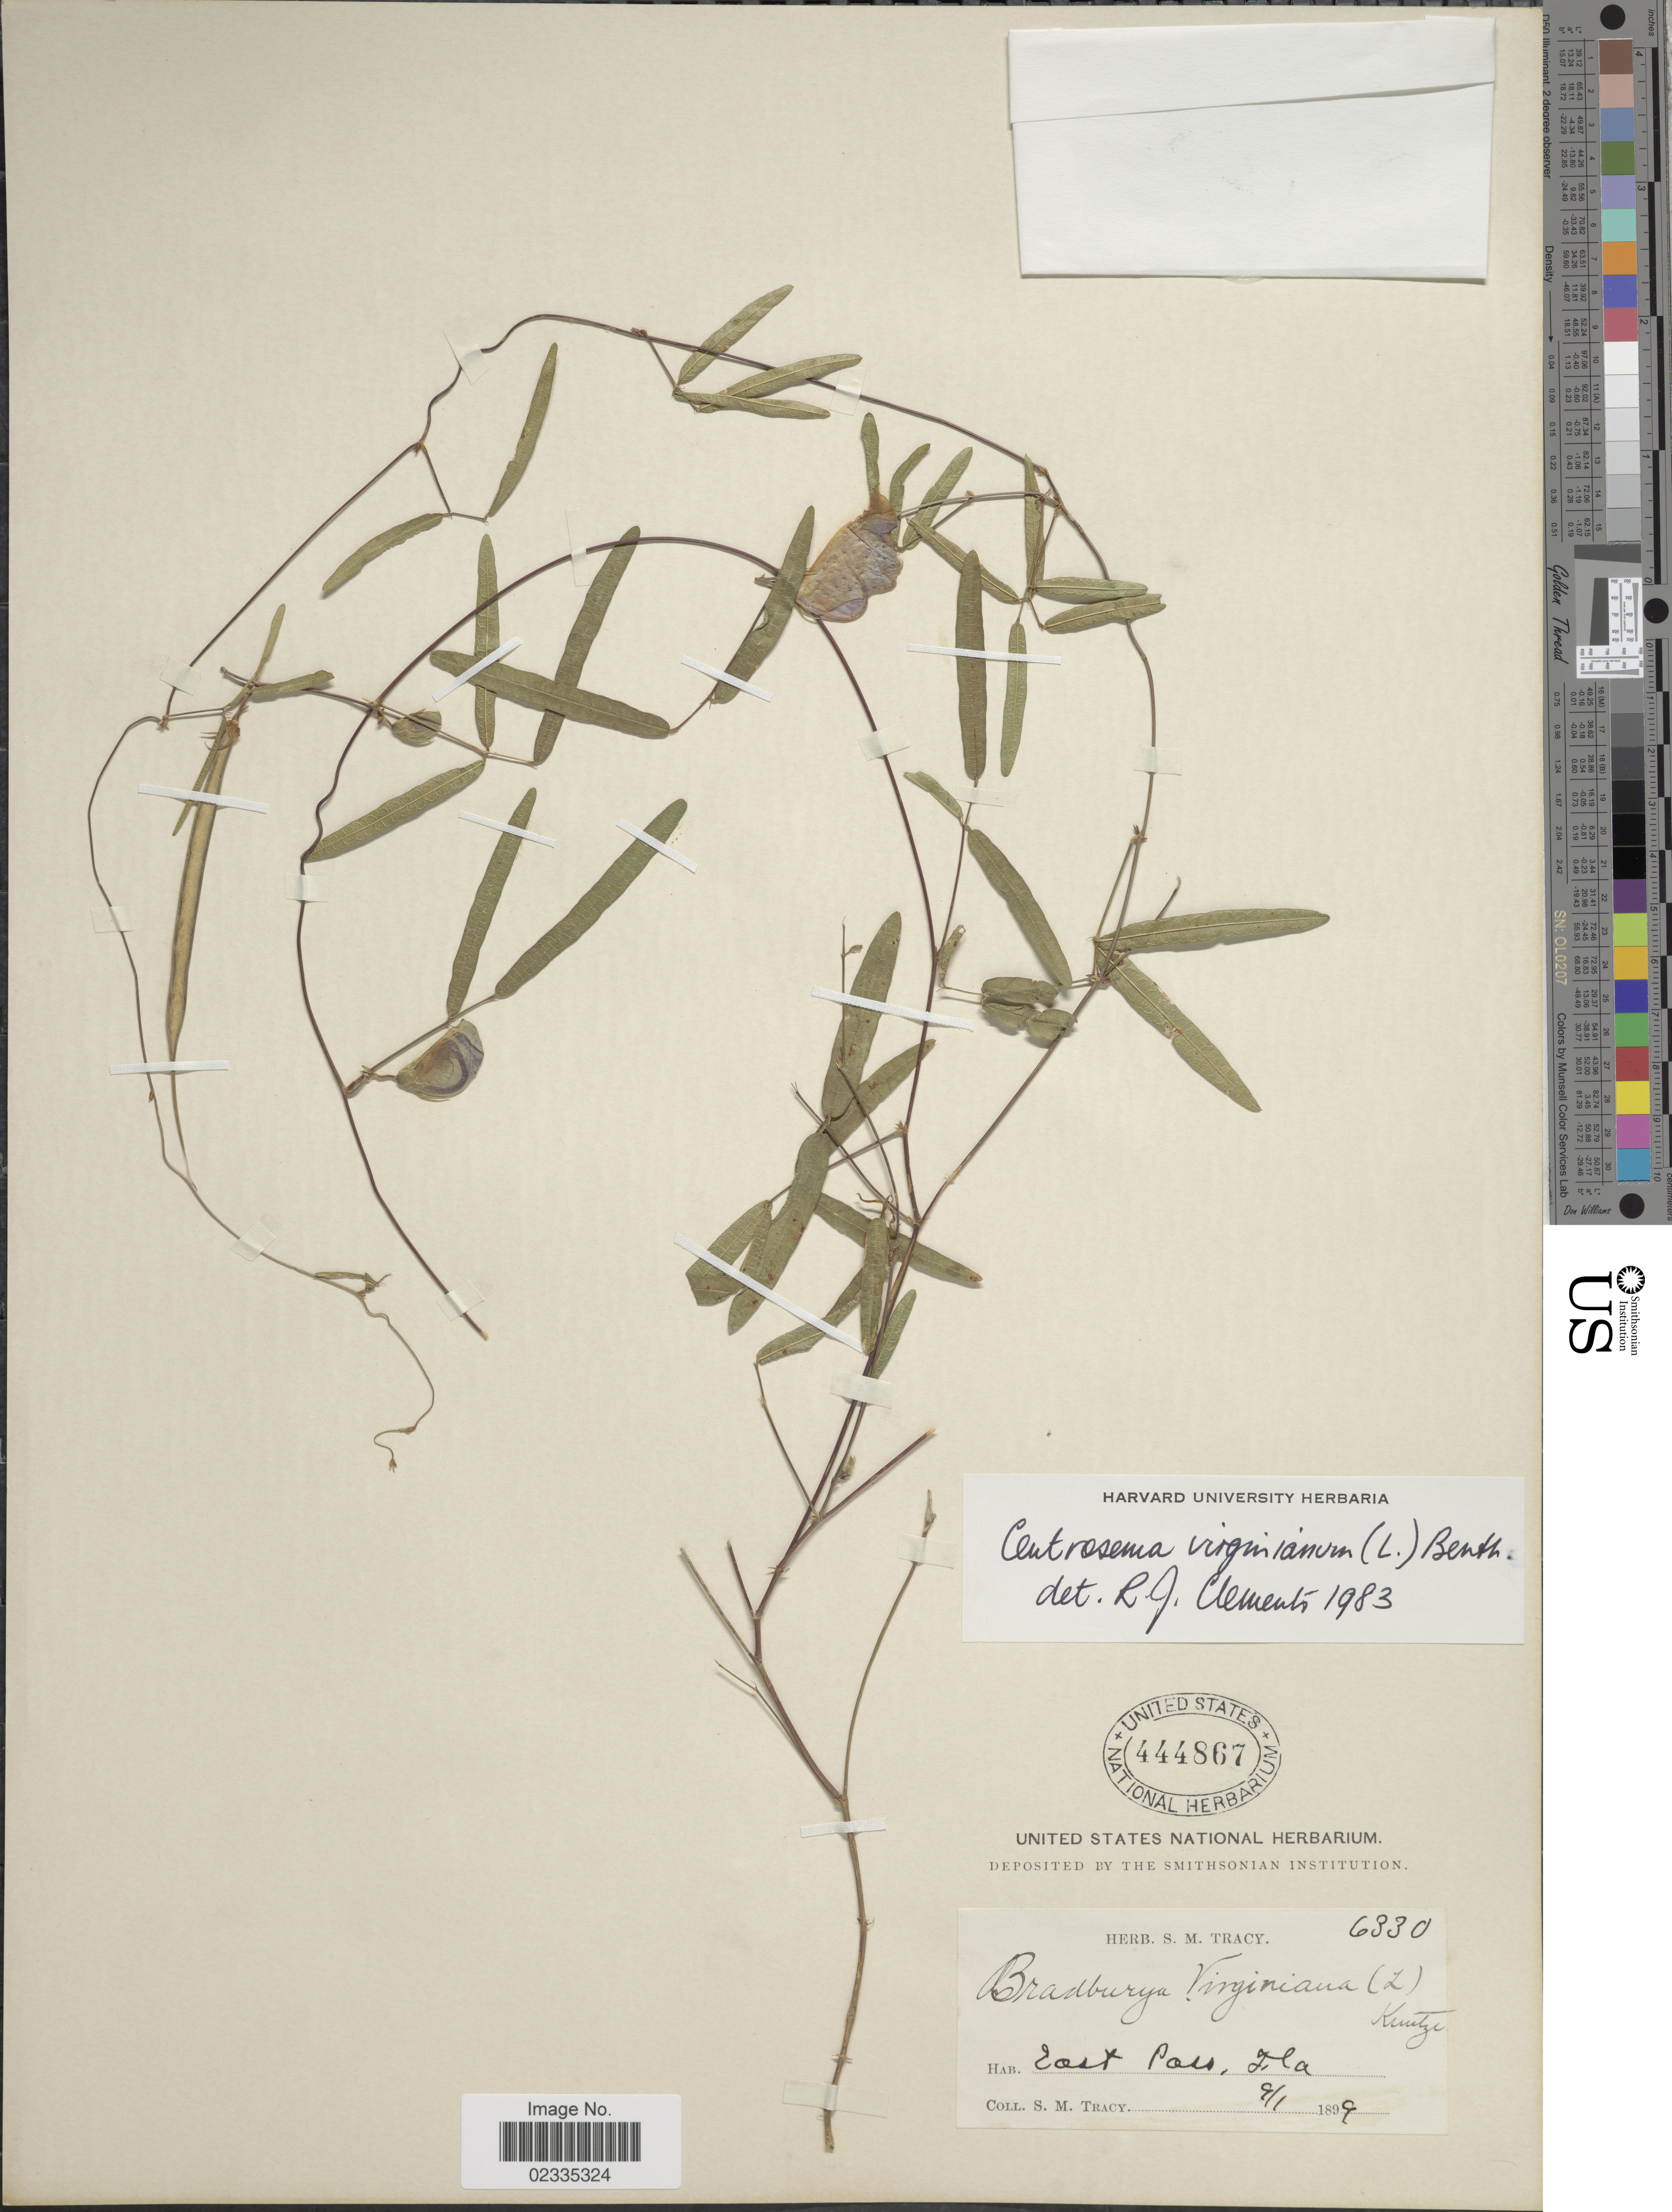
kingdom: Plantae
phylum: Tracheophyta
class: Magnoliopsida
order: Fabales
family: Fabaceae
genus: Centrosema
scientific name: Centrosema virginianum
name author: (L.) Benth.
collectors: S. M. Tracy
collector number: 6330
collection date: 1899-09-01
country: United States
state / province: Florida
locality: East Pass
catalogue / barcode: US 444867